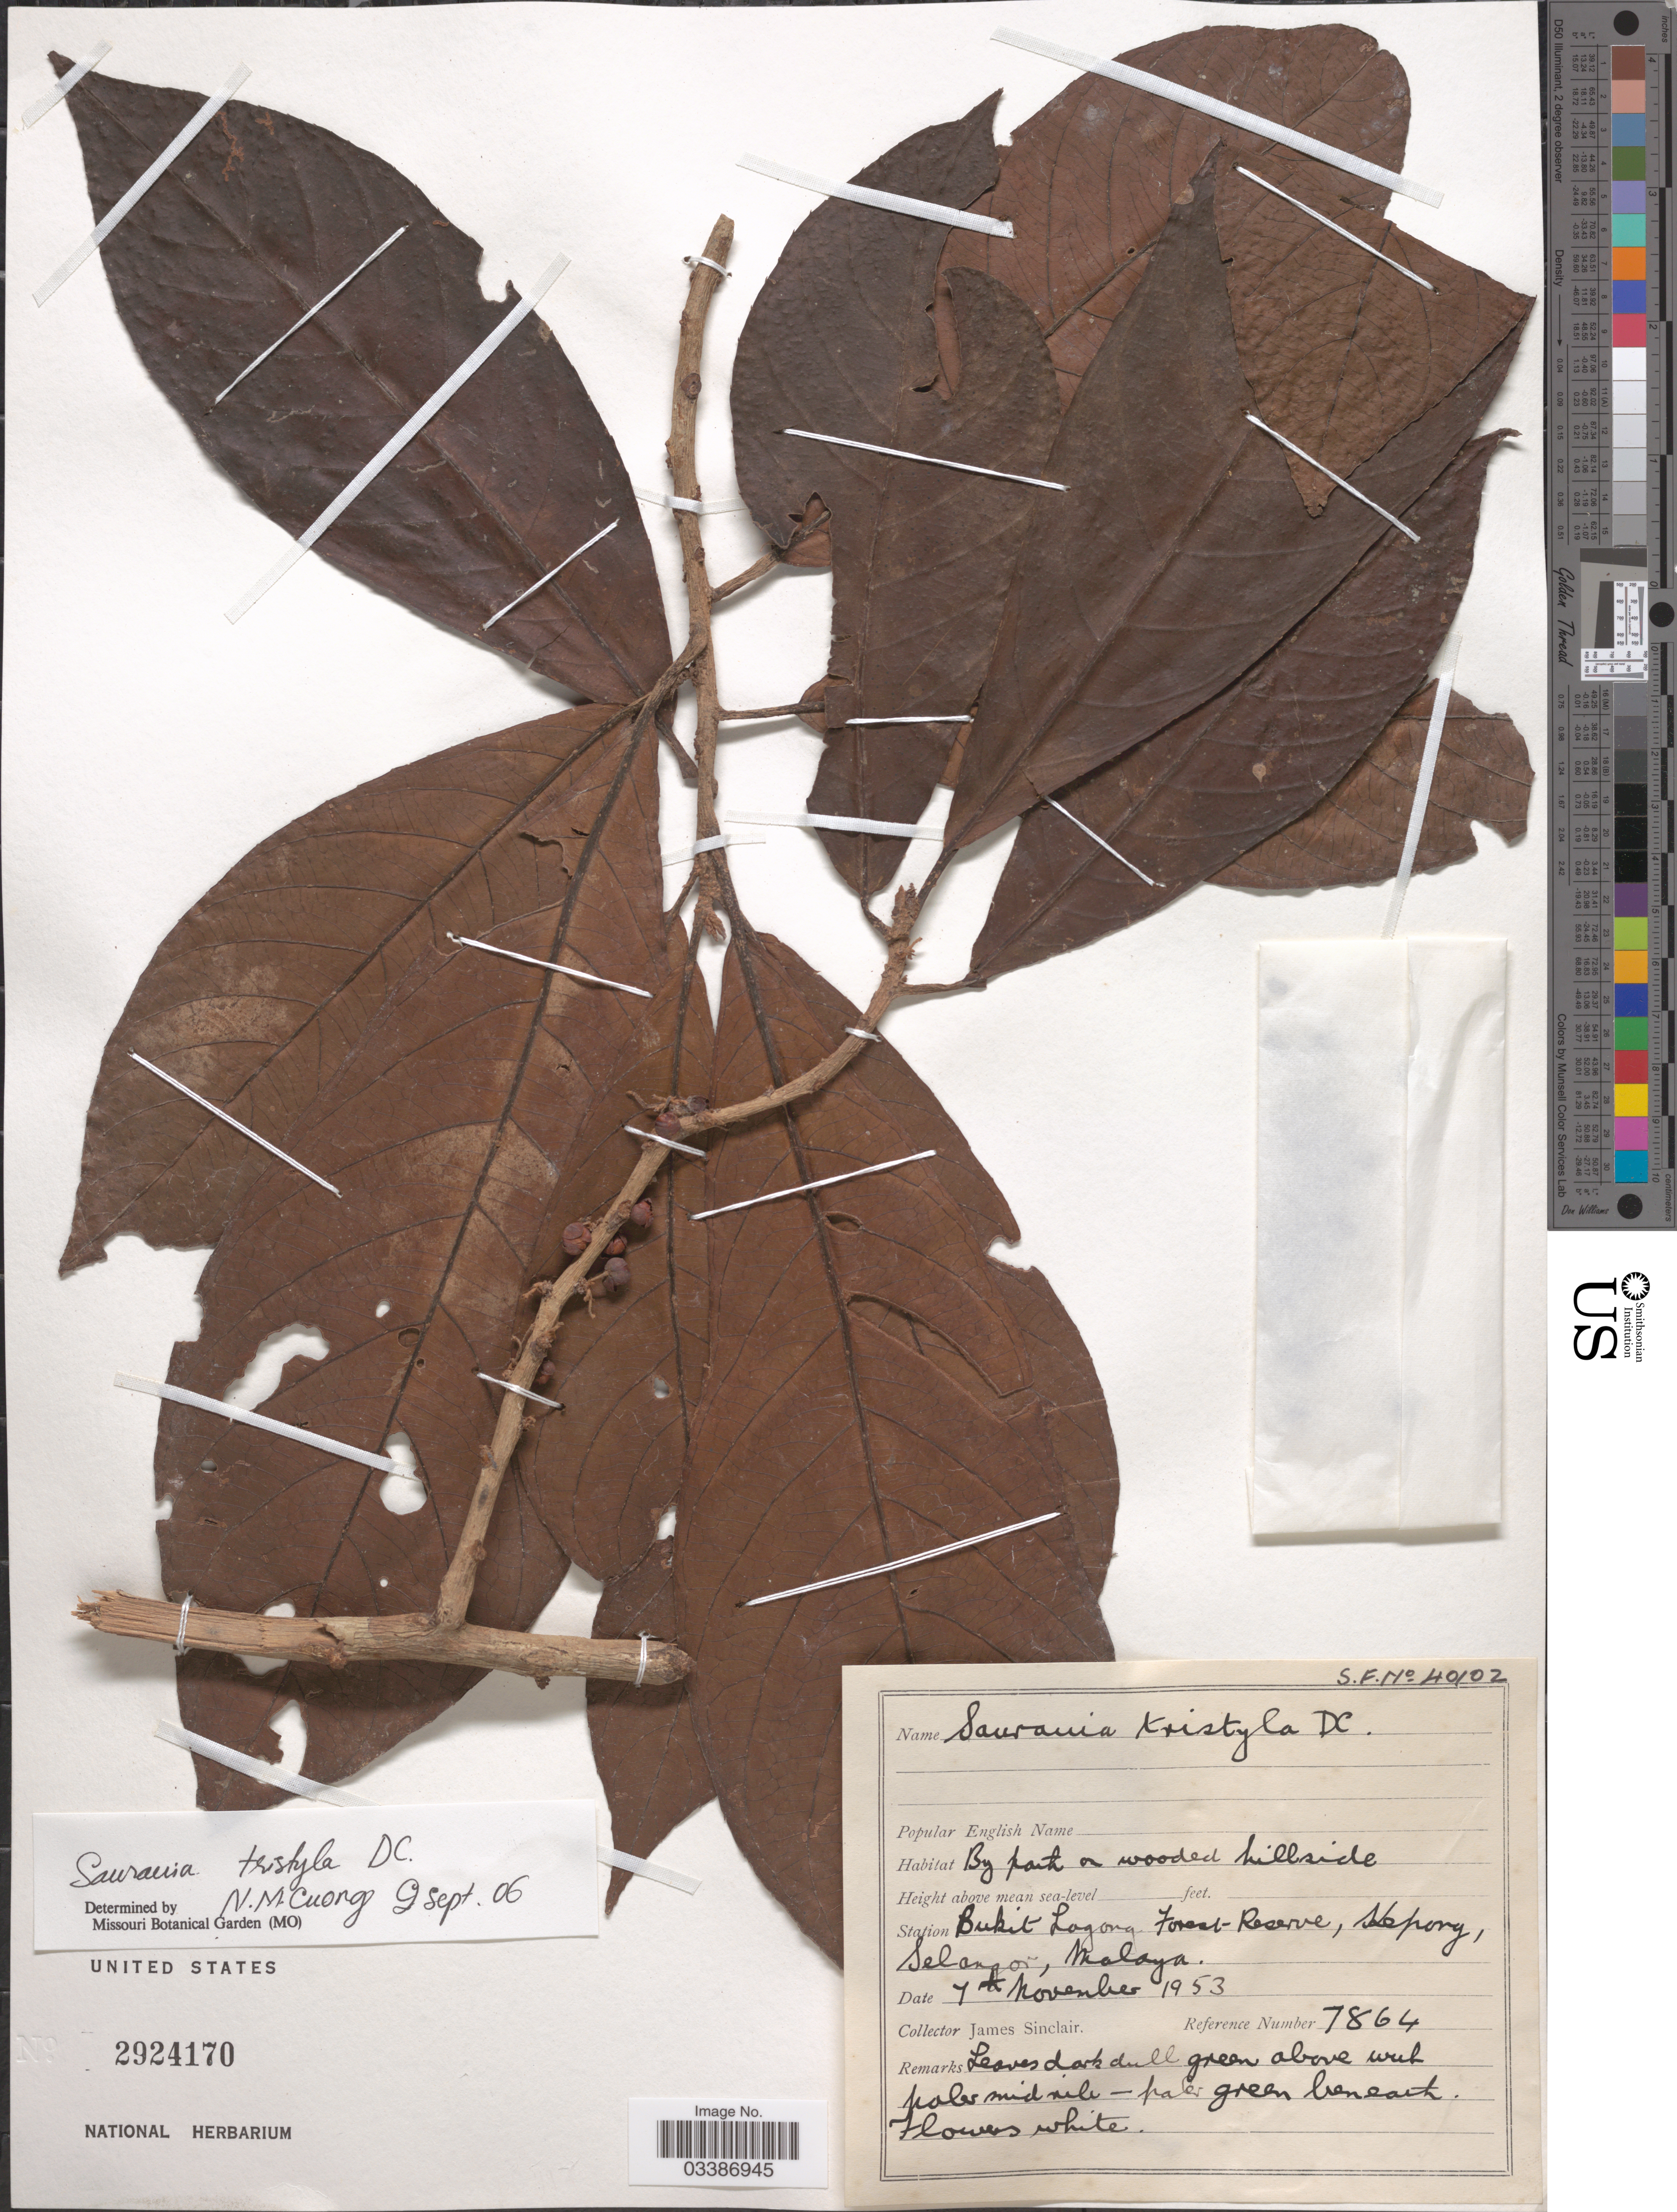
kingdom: Plantae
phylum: Tracheophyta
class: Magnoliopsida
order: Ericales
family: Actinidiaceae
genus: Saurauia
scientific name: Saurauia tristyla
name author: DC.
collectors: J. Sinclair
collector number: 7864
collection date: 1953-11-07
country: Malaysia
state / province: Selangor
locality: Station Bukit Lagong. Forest Reserve, Kepong, Malaya.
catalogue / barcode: US 2924170